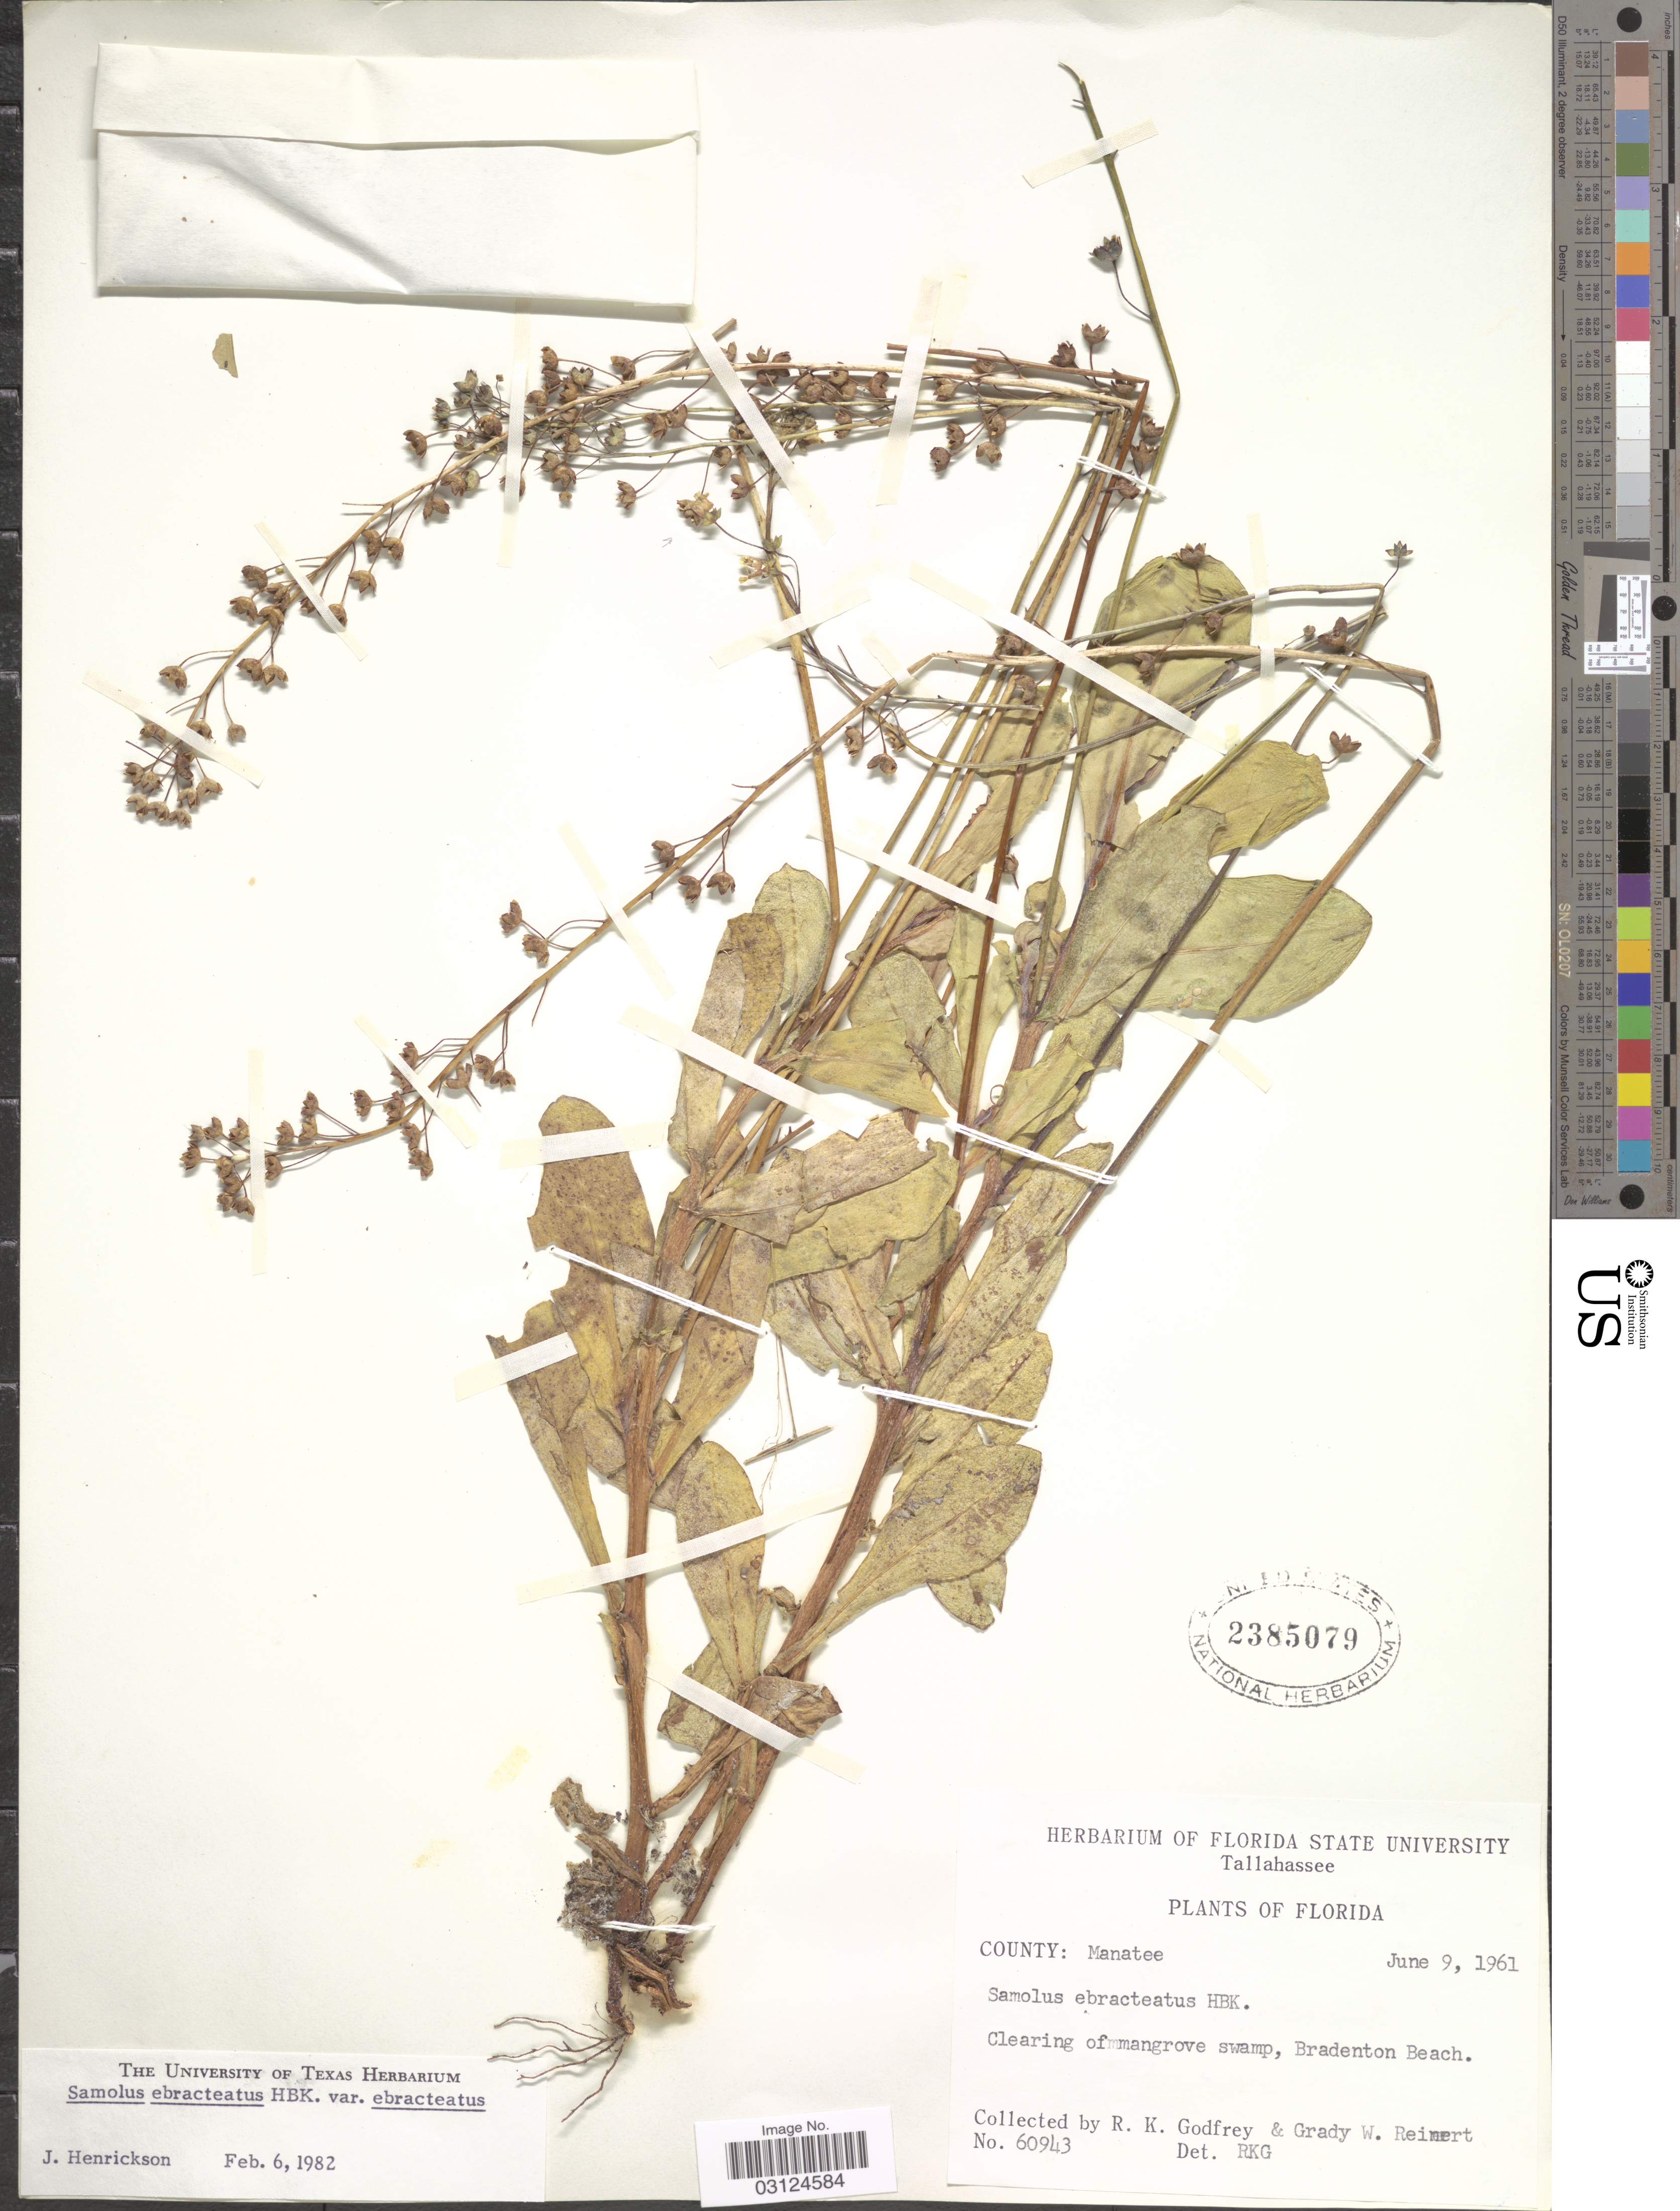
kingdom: Plantae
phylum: Tracheophyta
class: Magnoliopsida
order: Ericales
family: Primulaceae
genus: Samolus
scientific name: Samolus ebracteatus subsp. ebracteatus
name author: Kunth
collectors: R. K. Godfrey & G. Reinert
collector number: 60943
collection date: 1961-06-09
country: United States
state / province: Florida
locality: County: Manatee. Clearing of mangrove swamp, Bradenton Beach.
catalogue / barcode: US 2385079